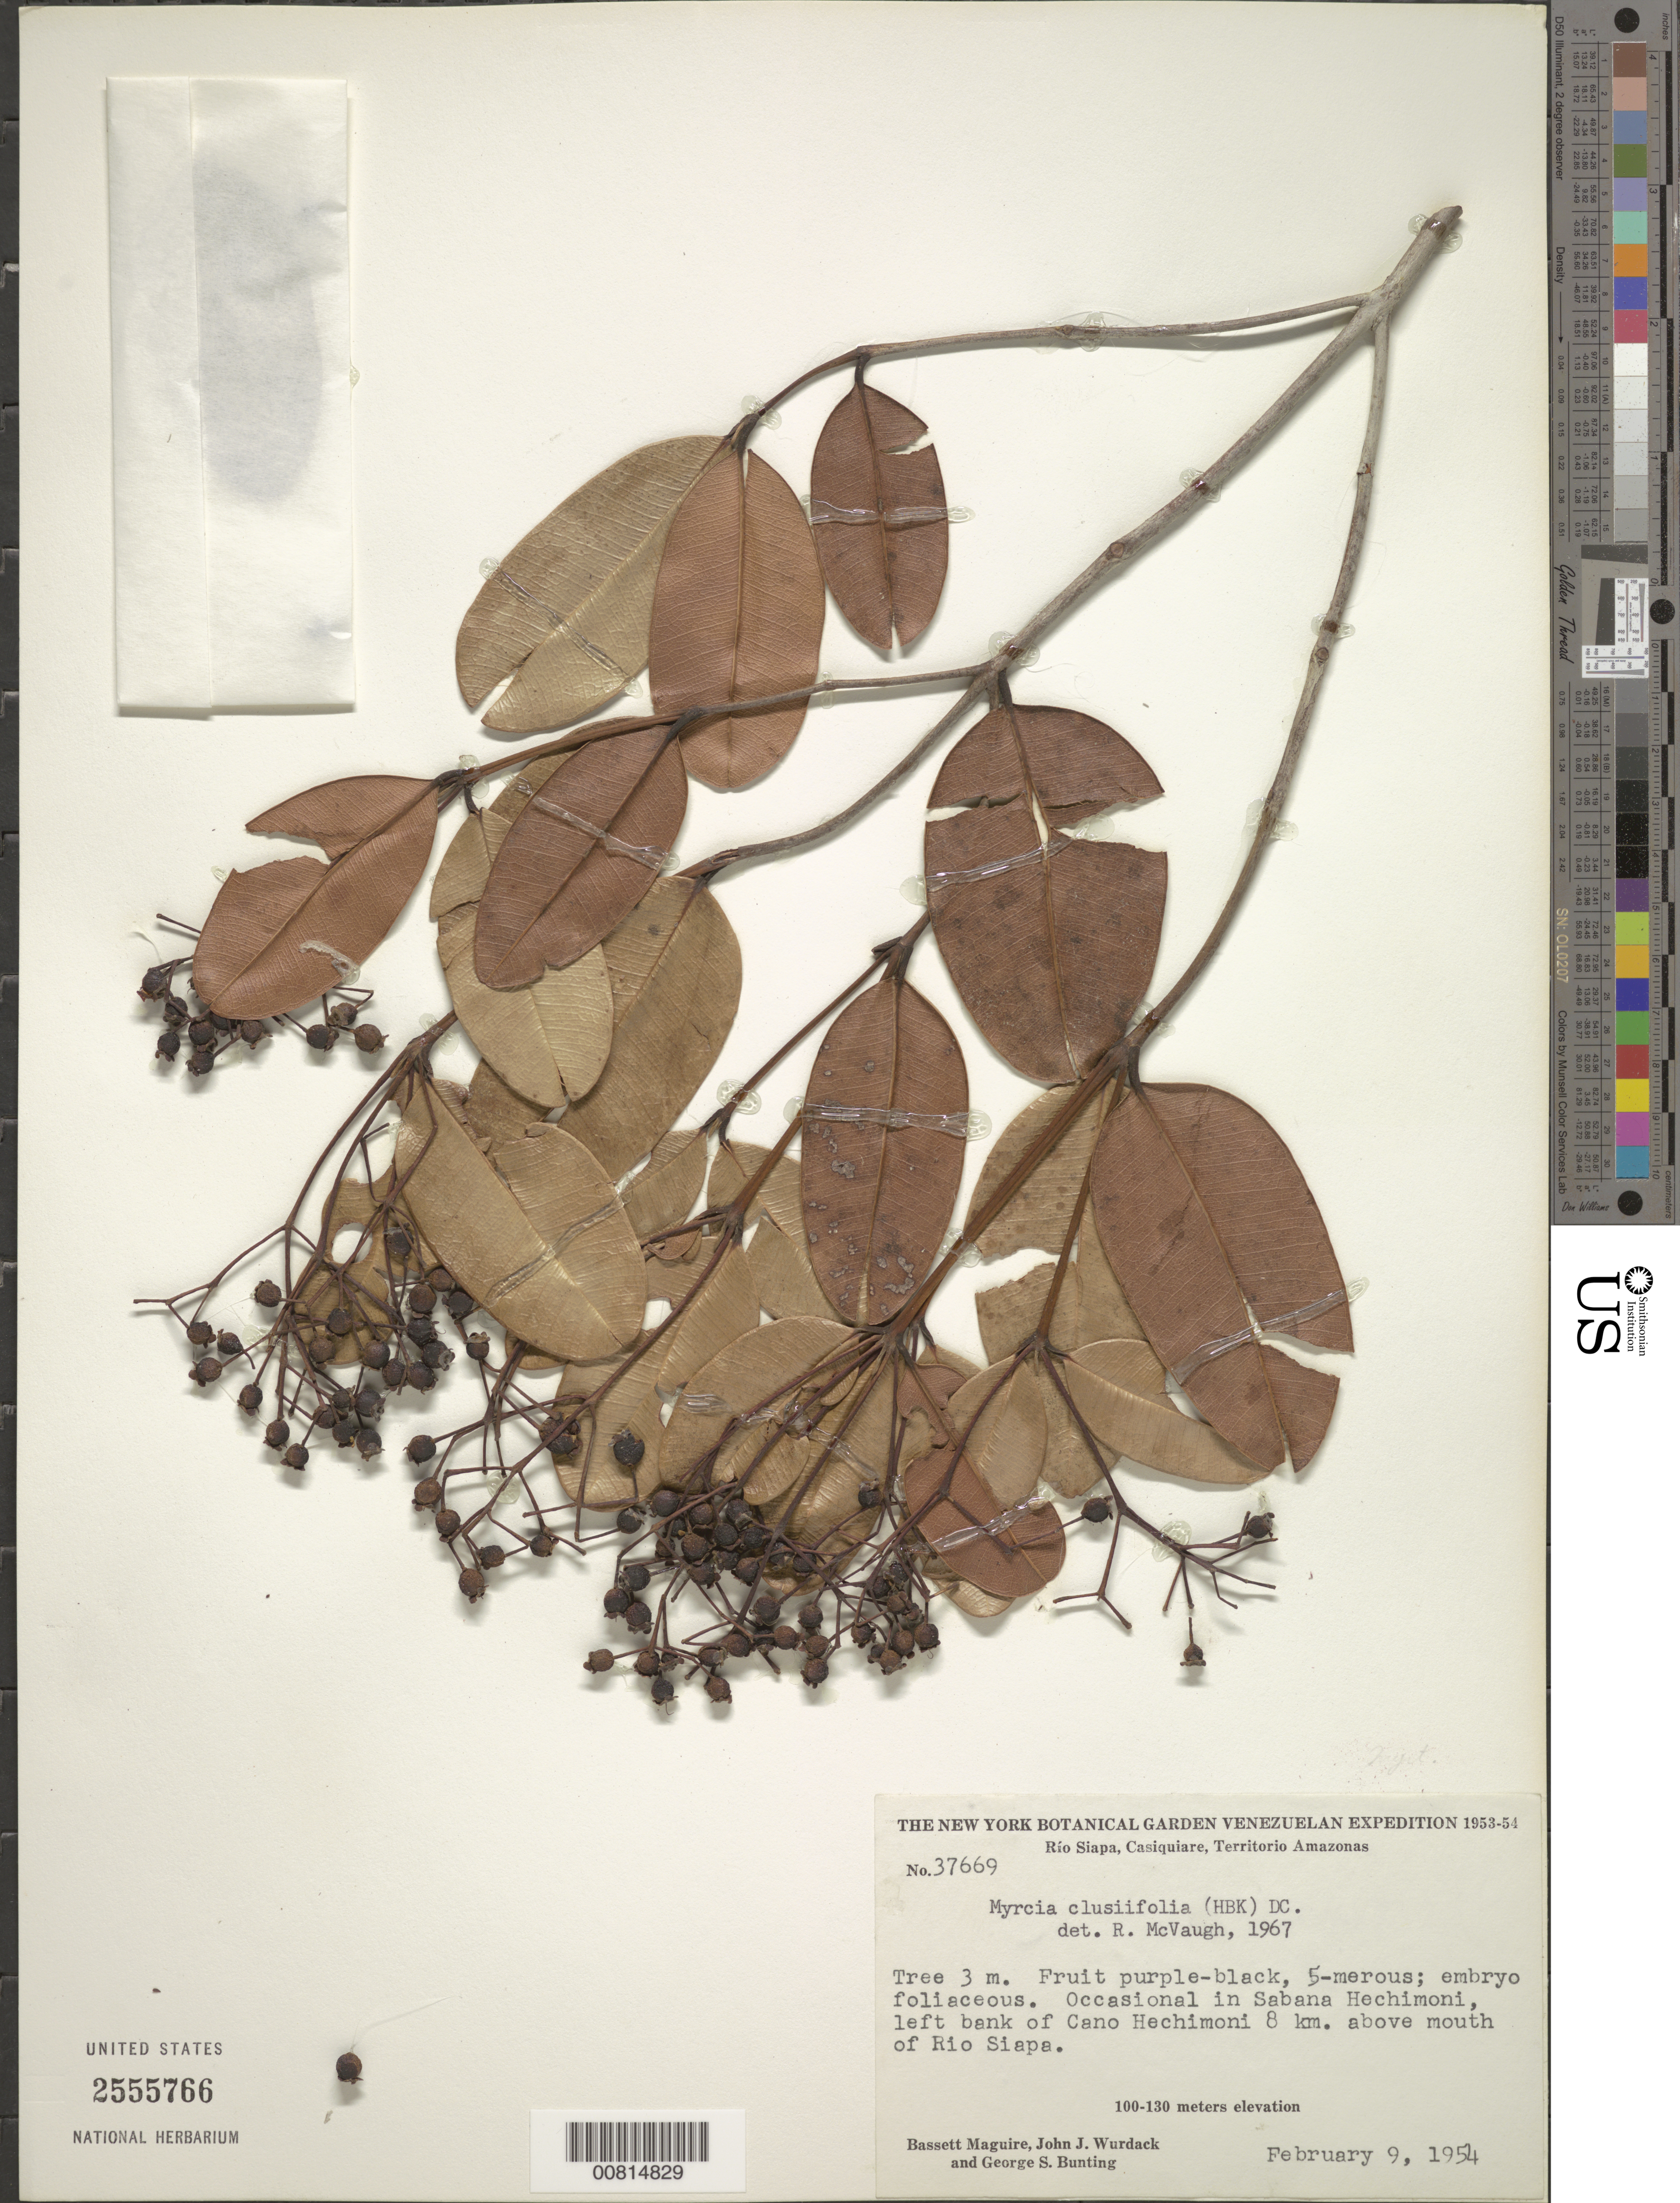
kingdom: Plantae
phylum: Tracheophyta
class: Magnoliopsida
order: Myrtales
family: Myrtaceae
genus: Myrcia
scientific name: Myrcia clusiifolia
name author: (Kunth) DC.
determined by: McVaugh, R.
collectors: B. Maguire, J. J. Wurdack & G. S. Bunting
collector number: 37669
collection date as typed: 9-Feb-54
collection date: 1954-02-09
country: Venezuela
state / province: Amazonas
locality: Sabana Hechimoni, 8 km above mouth of Caño Hechimoni; Río Siapa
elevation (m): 100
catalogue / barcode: US 2555766